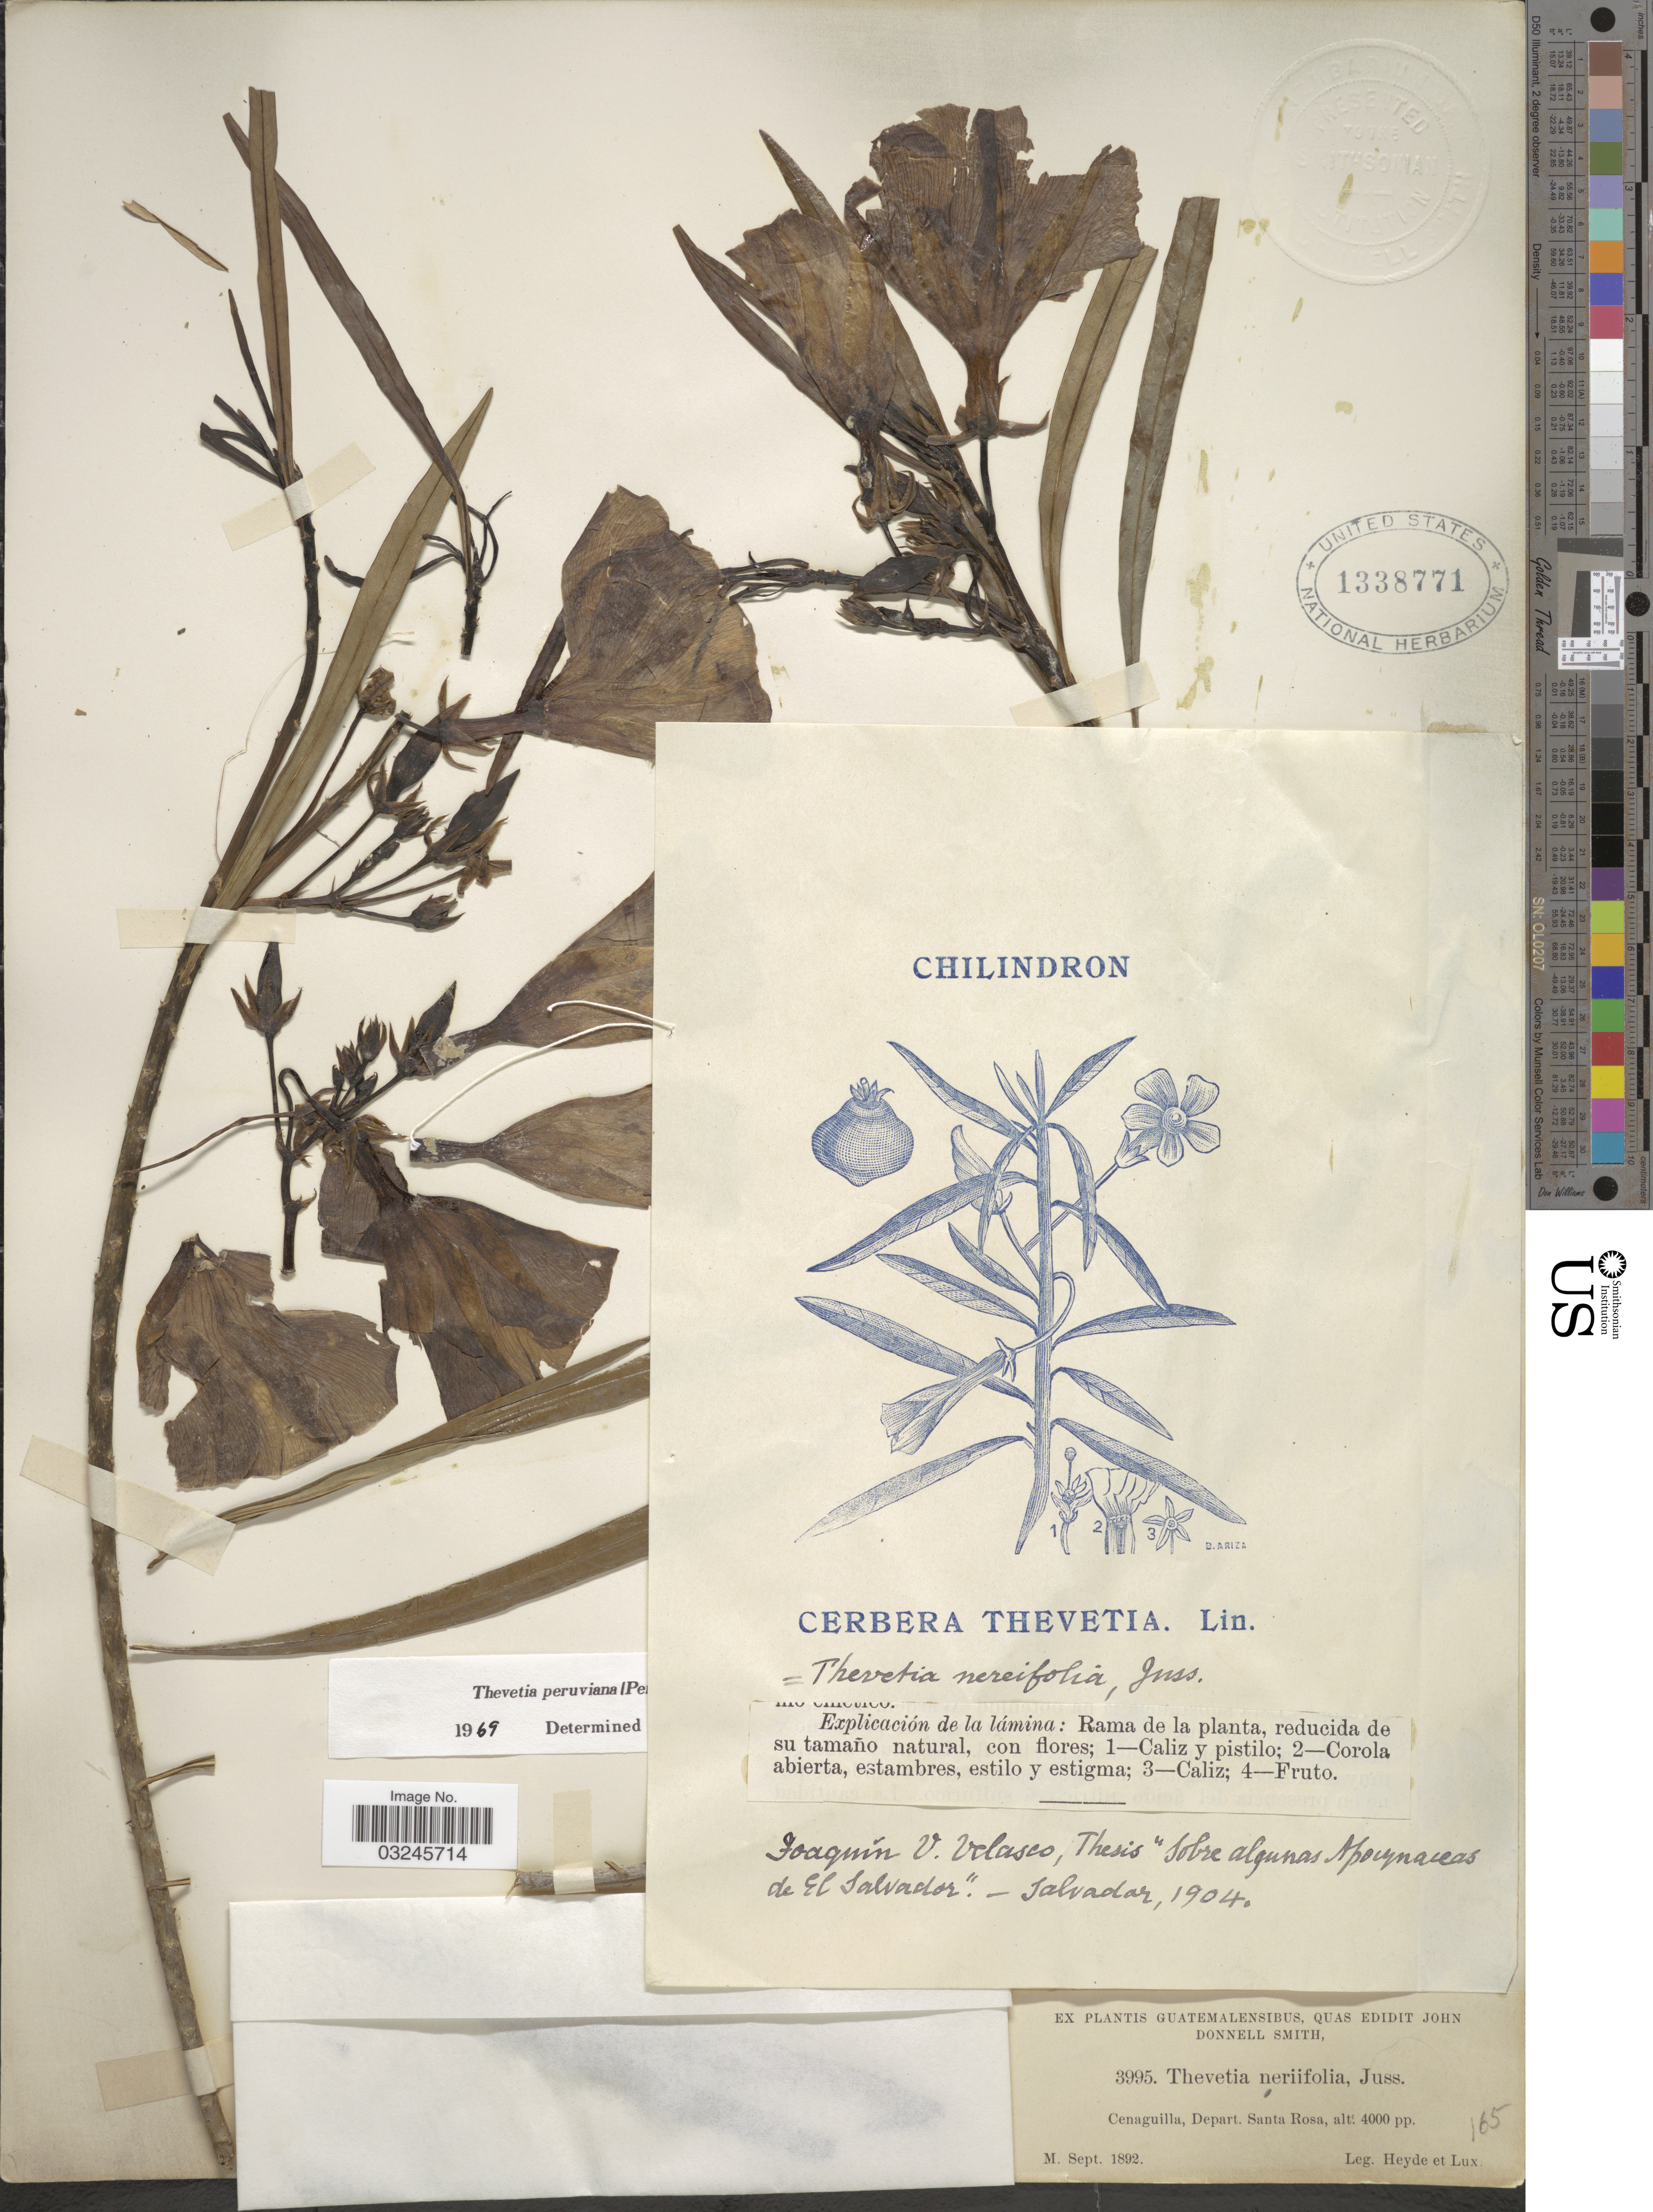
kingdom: Plantae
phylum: Tracheophyta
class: Magnoliopsida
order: Gentianales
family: Apocynaceae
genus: Thevetia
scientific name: Thevetia peruviana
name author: (Pers.) K. Schum.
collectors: Heyde & Lux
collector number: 3995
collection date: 1892-09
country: Guatemala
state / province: Santa Rosa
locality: Cenaguilla, Depart. Santa Rosa.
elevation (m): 1219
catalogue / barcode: US 1338771